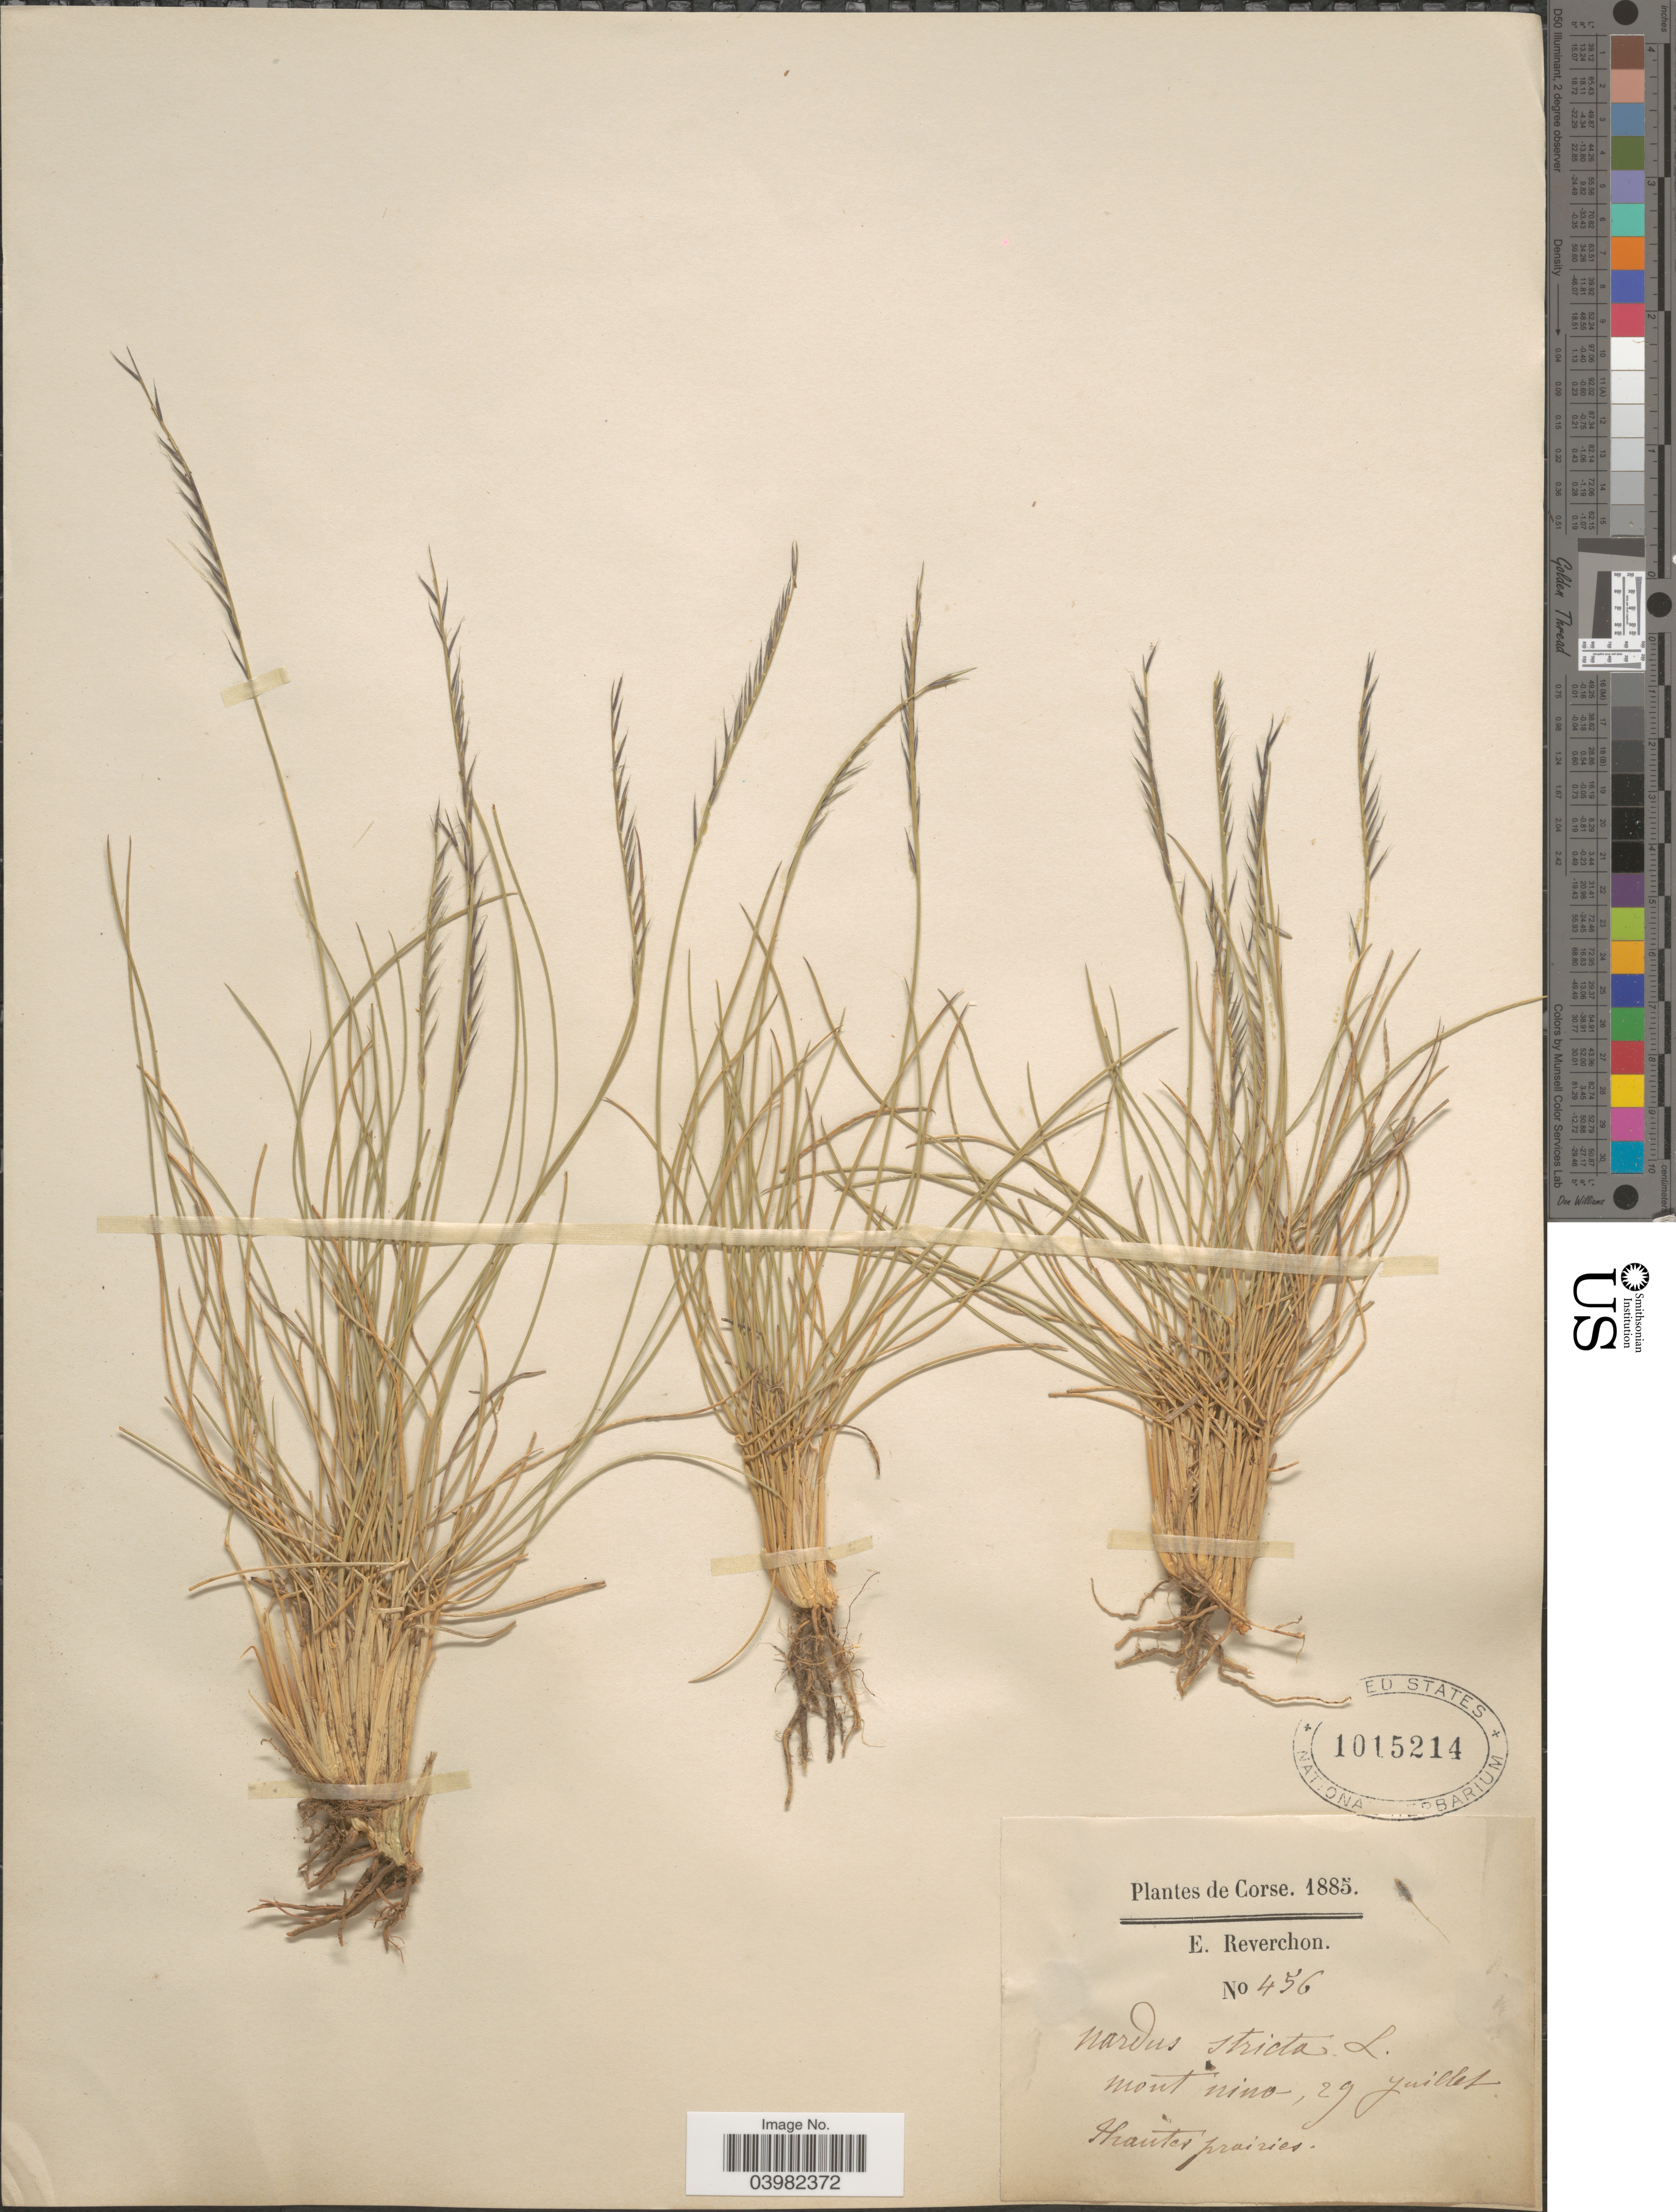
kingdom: Plantae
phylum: Tracheophyta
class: Liliopsida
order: Poales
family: Poaceae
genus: Nardus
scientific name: Nardus stricta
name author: L.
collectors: E. Reverchon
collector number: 456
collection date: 1885-07-29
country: France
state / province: Corsica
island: Corse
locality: Corse. Mont nino. Thautes prairier.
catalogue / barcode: US 1015214